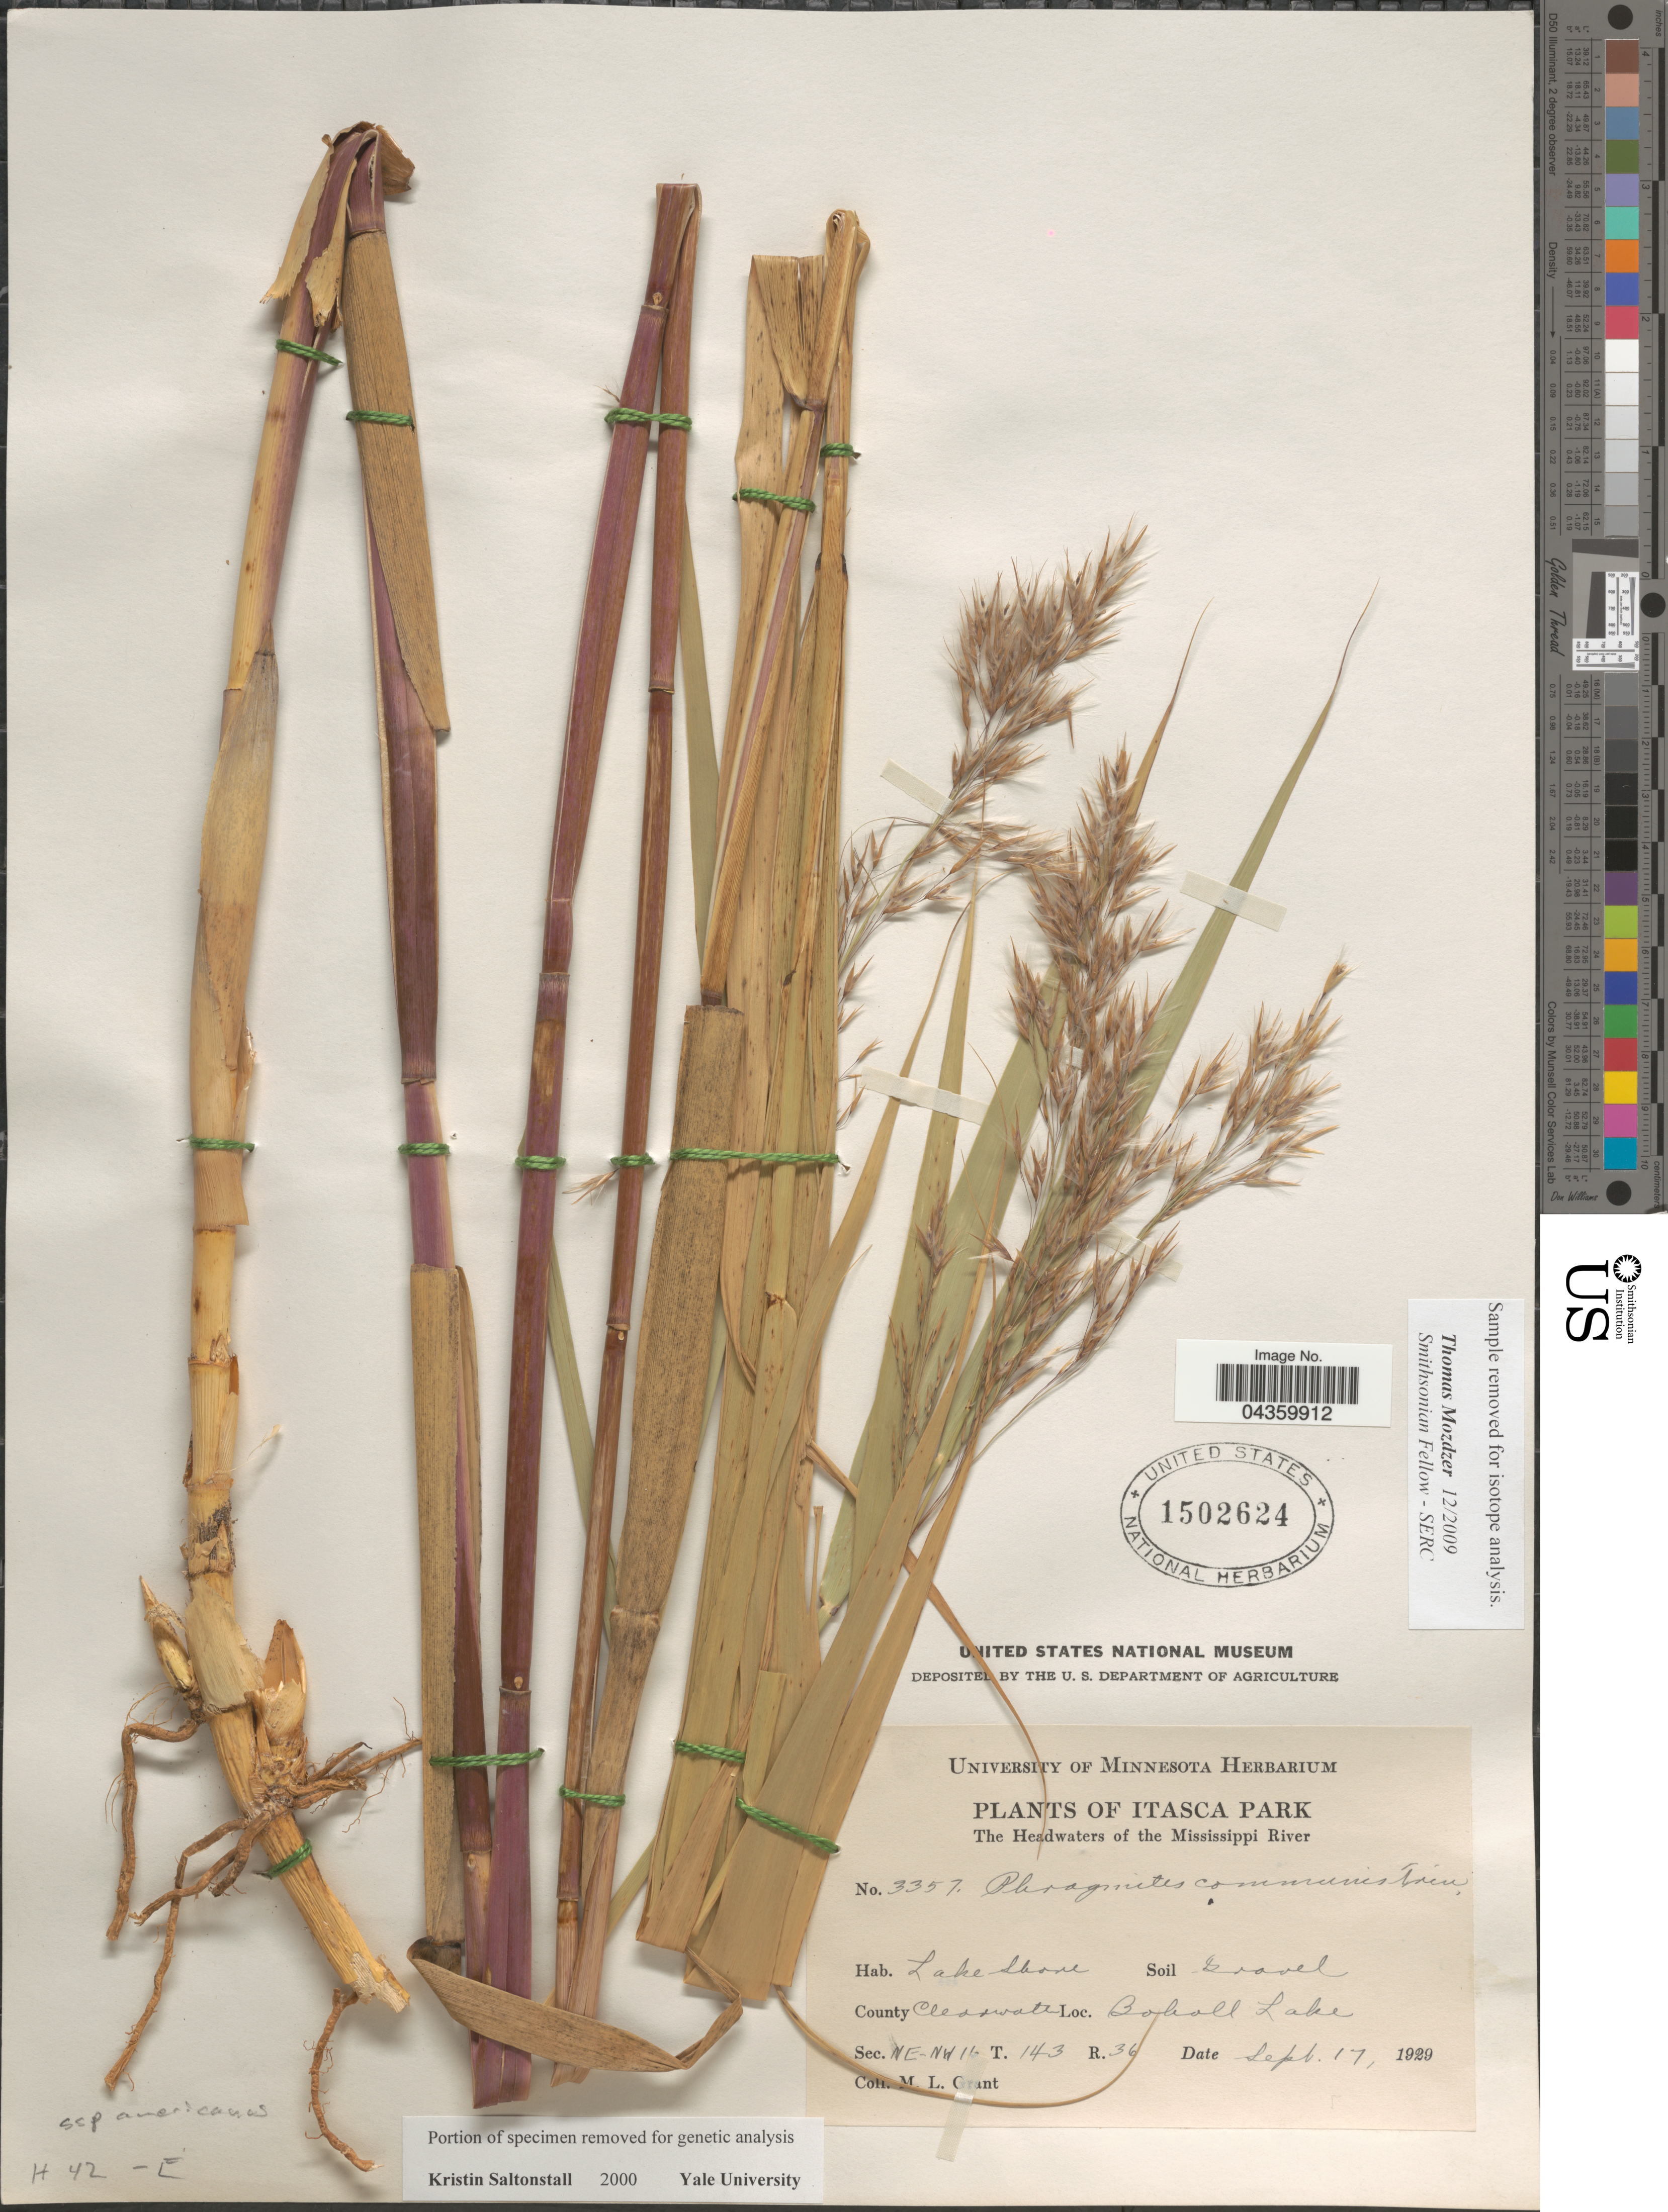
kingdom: Plantae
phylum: Tracheophyta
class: Liliopsida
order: Poales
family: Poaceae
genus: Phragmites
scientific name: Phragmites australis subsp. americanus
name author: Saltonstall & et al.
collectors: M. L. Grant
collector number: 3357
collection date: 1929-09-17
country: United States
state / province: Minnesota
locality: Itasca Park. The Headwaters of the Mississippi River. Lake Shore. County Clearwater. Bohall Lake. Sec. NE-NW 16 T. 143 R. 36.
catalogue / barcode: US 1502624